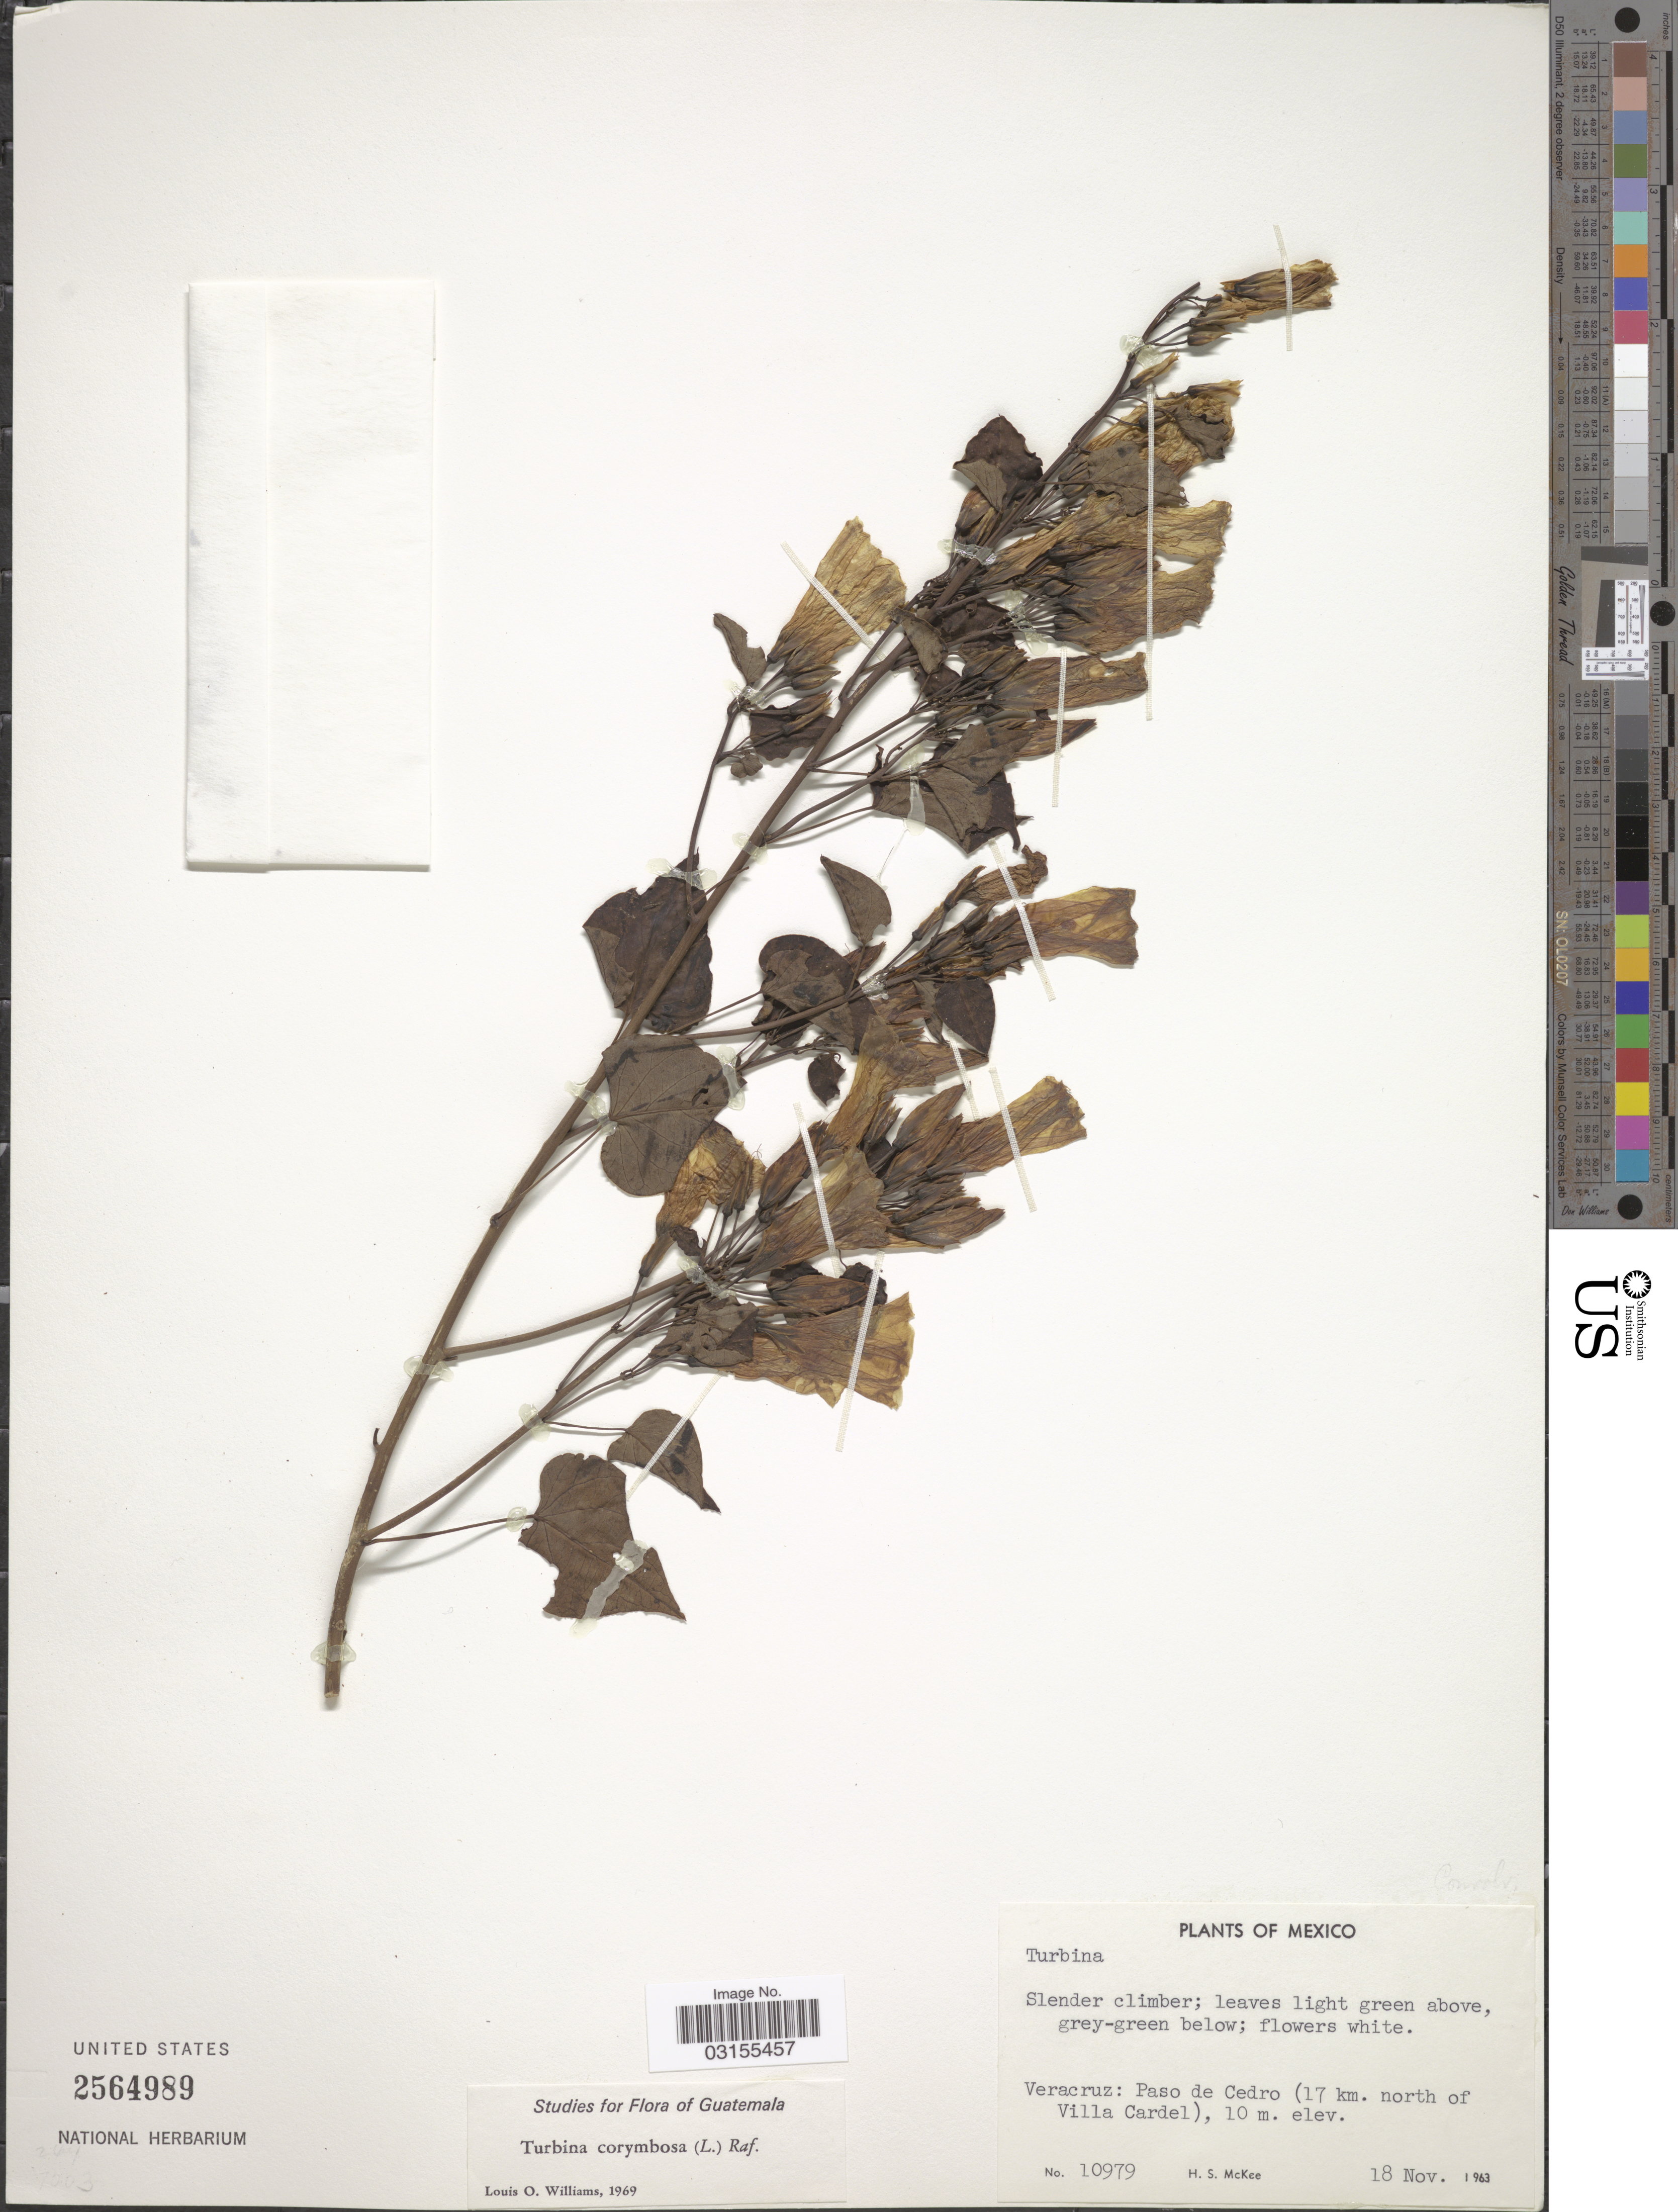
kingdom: Plantae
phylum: Tracheophyta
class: Magnoliopsida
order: Solanales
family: Convolvulaceae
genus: Turbina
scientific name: Turbina corymbosa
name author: (L.) Raf.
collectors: H. S. McKee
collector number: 10979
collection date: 1963-11-18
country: Mexico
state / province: Veracruz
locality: Veracruz: Paso de Cedro (17 km. north of Villa Cardel).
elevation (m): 10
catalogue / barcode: US 2564989